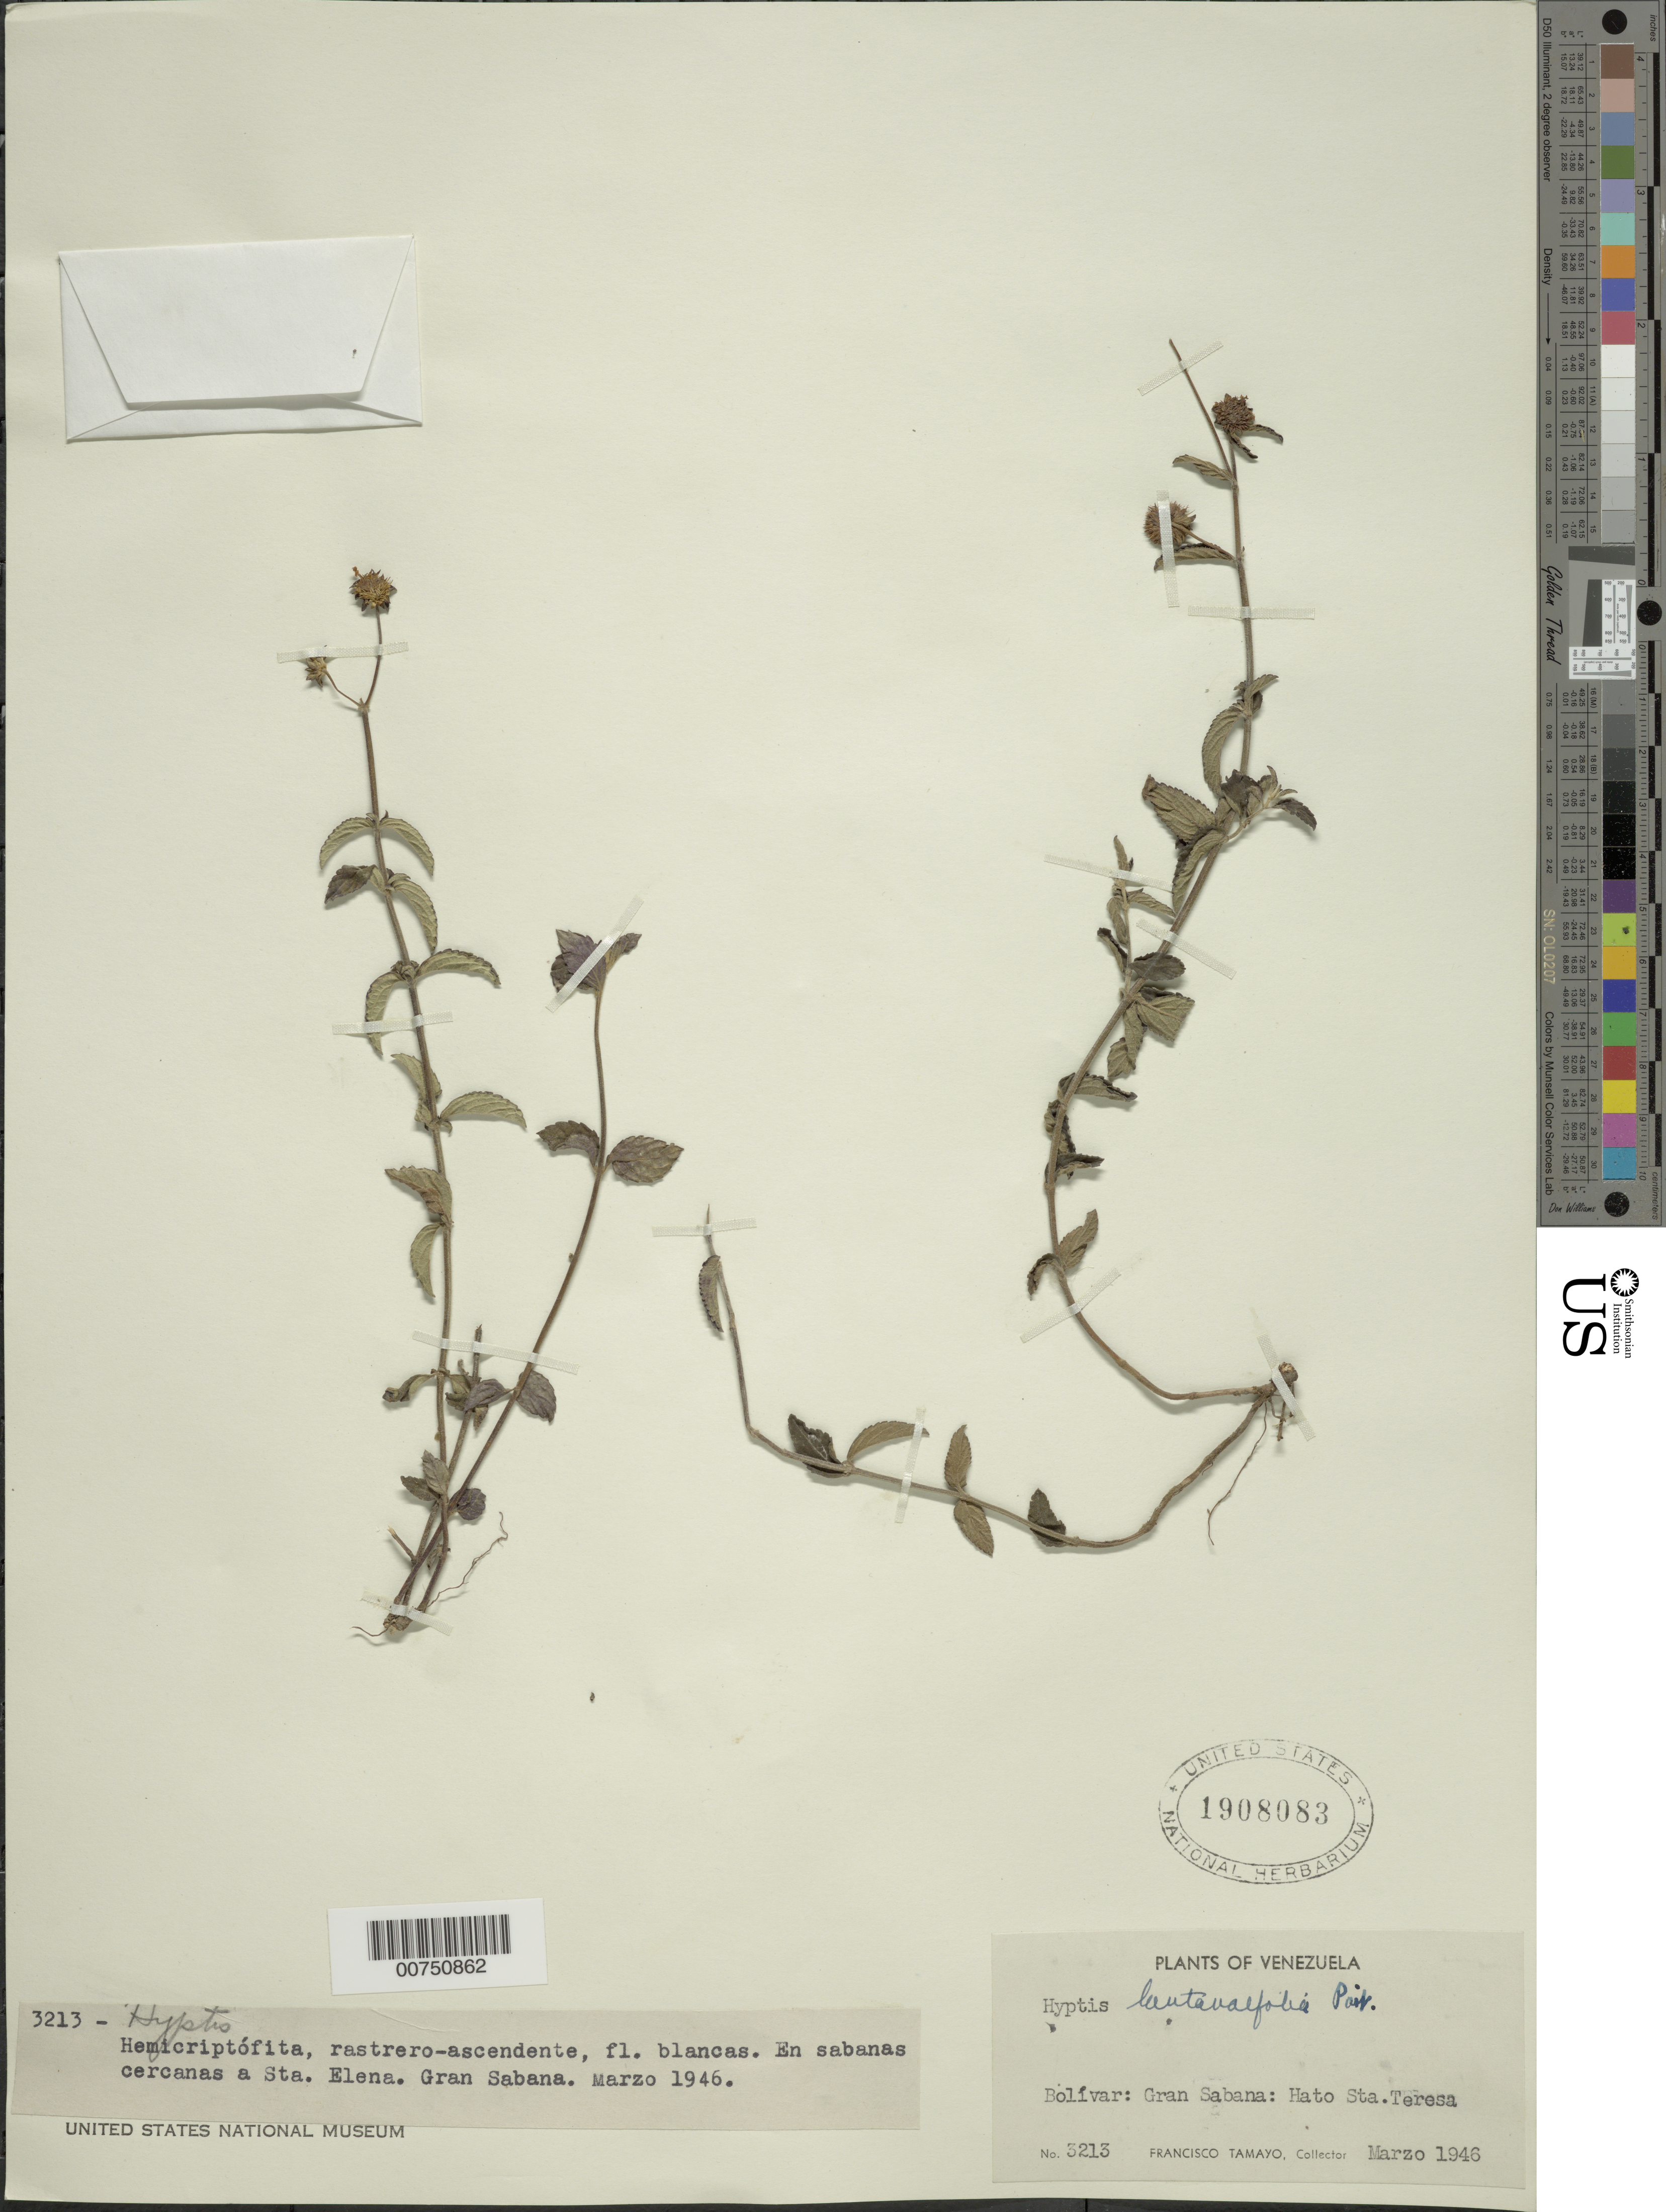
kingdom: Plantae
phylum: Tracheophyta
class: Magnoliopsida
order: Lamiales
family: Lamiaceae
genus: Hyptis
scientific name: Hyptis lantanifolia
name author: Poit.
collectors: F. Tamayo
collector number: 3213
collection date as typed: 28-Mar-46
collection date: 1946-03-28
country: Venezuela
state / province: Bolívar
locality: Gran Sabana, Sta. Teresa, Río Uairén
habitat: Sabanas cercanas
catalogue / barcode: US 1908083